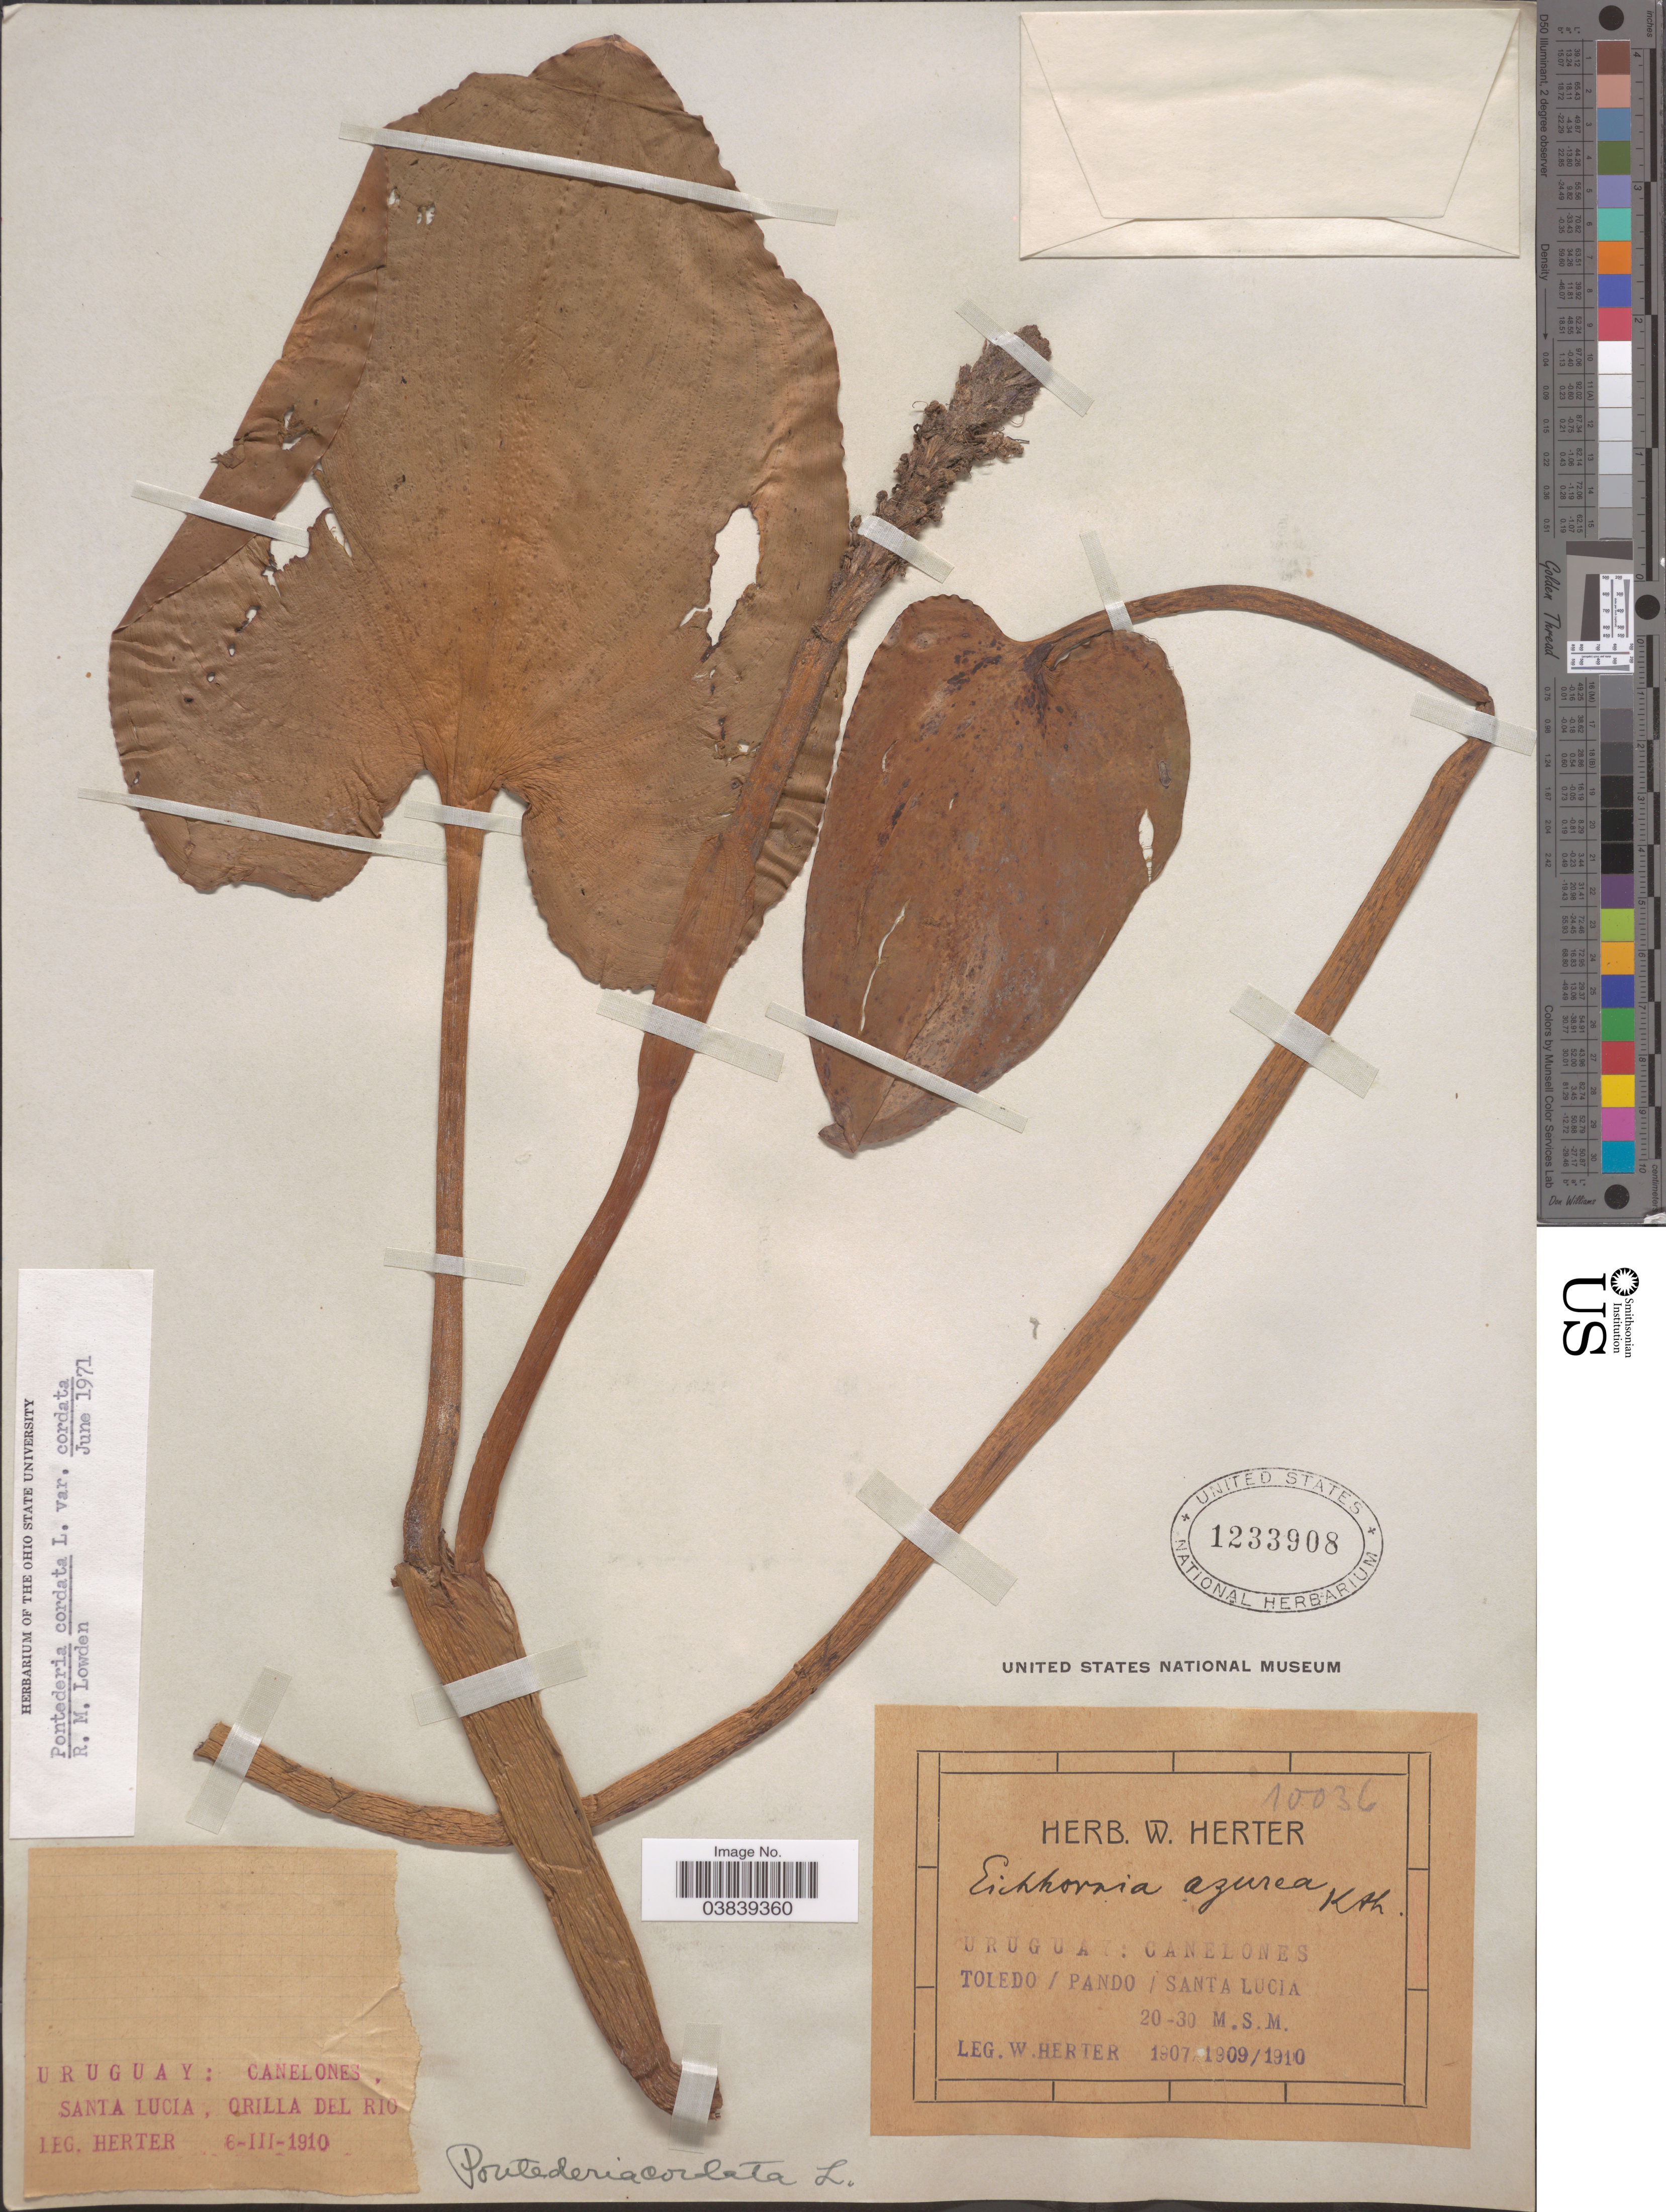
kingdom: Plantae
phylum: Tracheophyta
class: Liliopsida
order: Commelinales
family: Pontederiaceae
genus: Pontederia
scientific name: Pontederia cordata var. cordata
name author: L.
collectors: W. G. Herter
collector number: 10036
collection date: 1910-03-06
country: Uruguay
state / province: Canelones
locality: Santa Lucia, Orilla Del Rio.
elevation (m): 20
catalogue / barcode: US 1233908